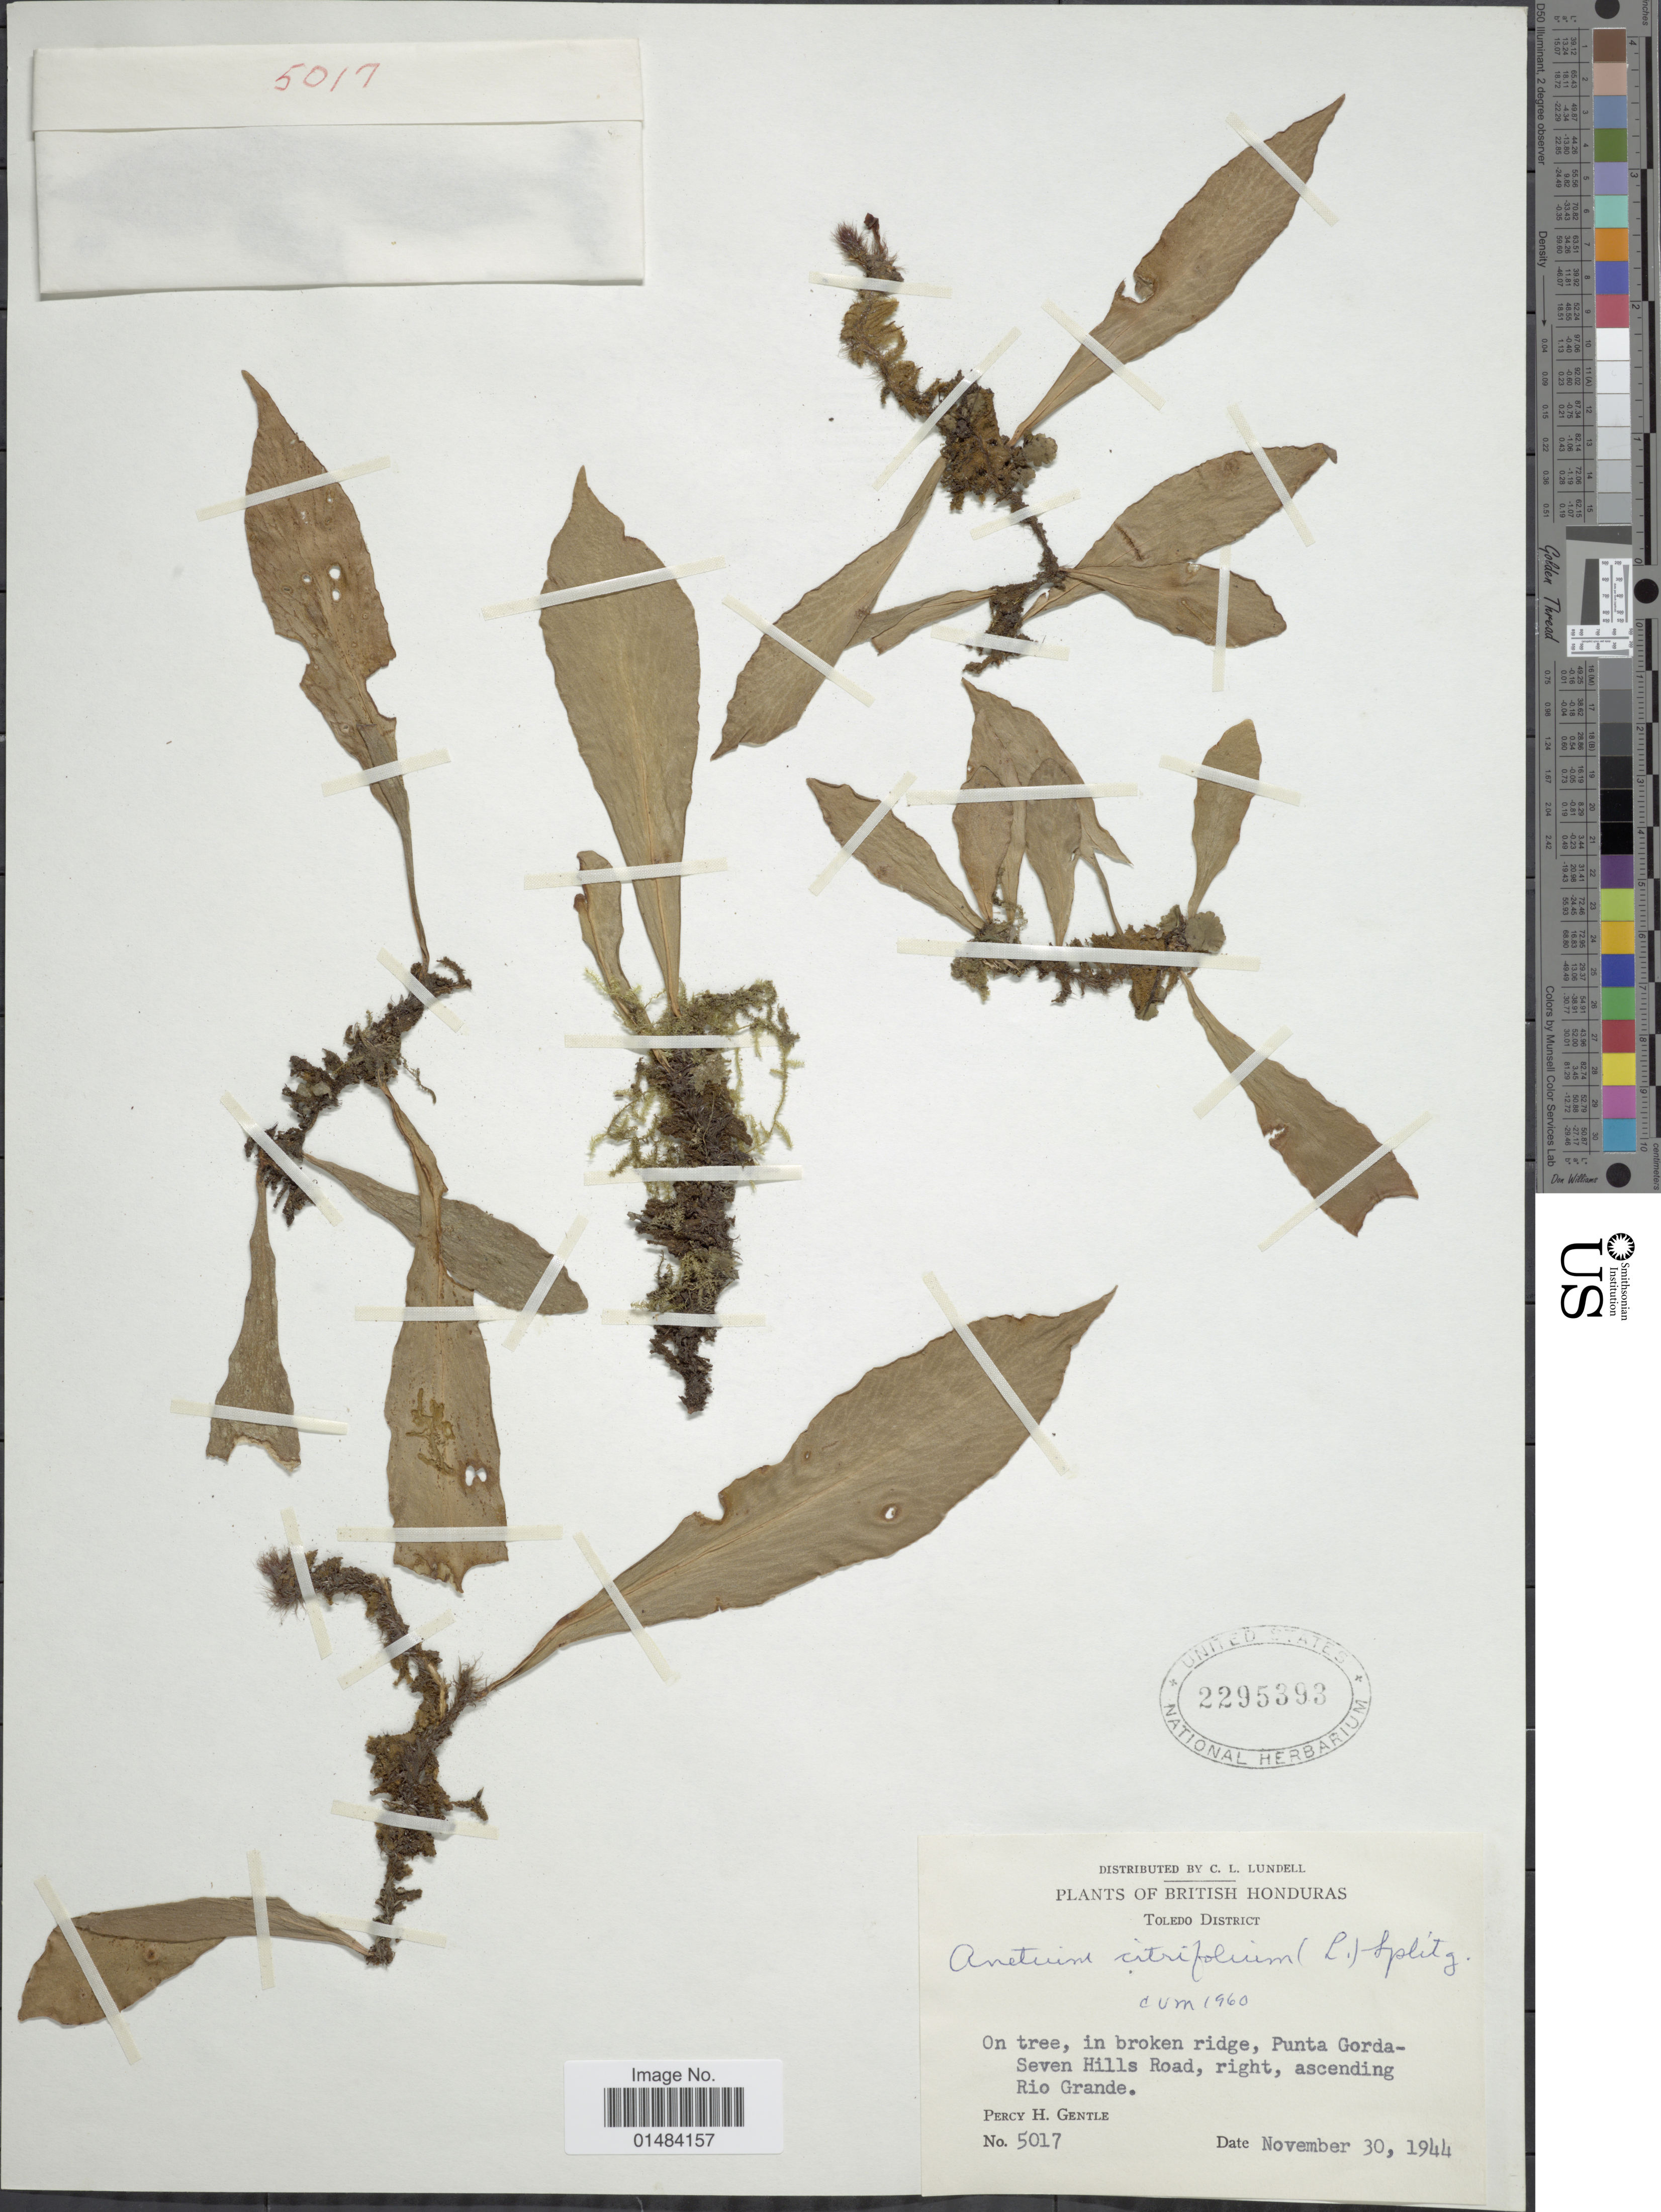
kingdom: Plantae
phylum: Tracheophyta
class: Polypodiopsida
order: Polypodiales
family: Pteridaceae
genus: Anetium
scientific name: Anetium citrifolium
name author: (L.) Splitg.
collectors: P. H. Gentle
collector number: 5017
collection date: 1944-11-30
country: Belize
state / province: Toledo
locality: British Honduras, Toledo District, on tree, in broken ridge, Punta Gorda-Seven Hills Road, right, ascending Rio Grande.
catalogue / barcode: US 2295393